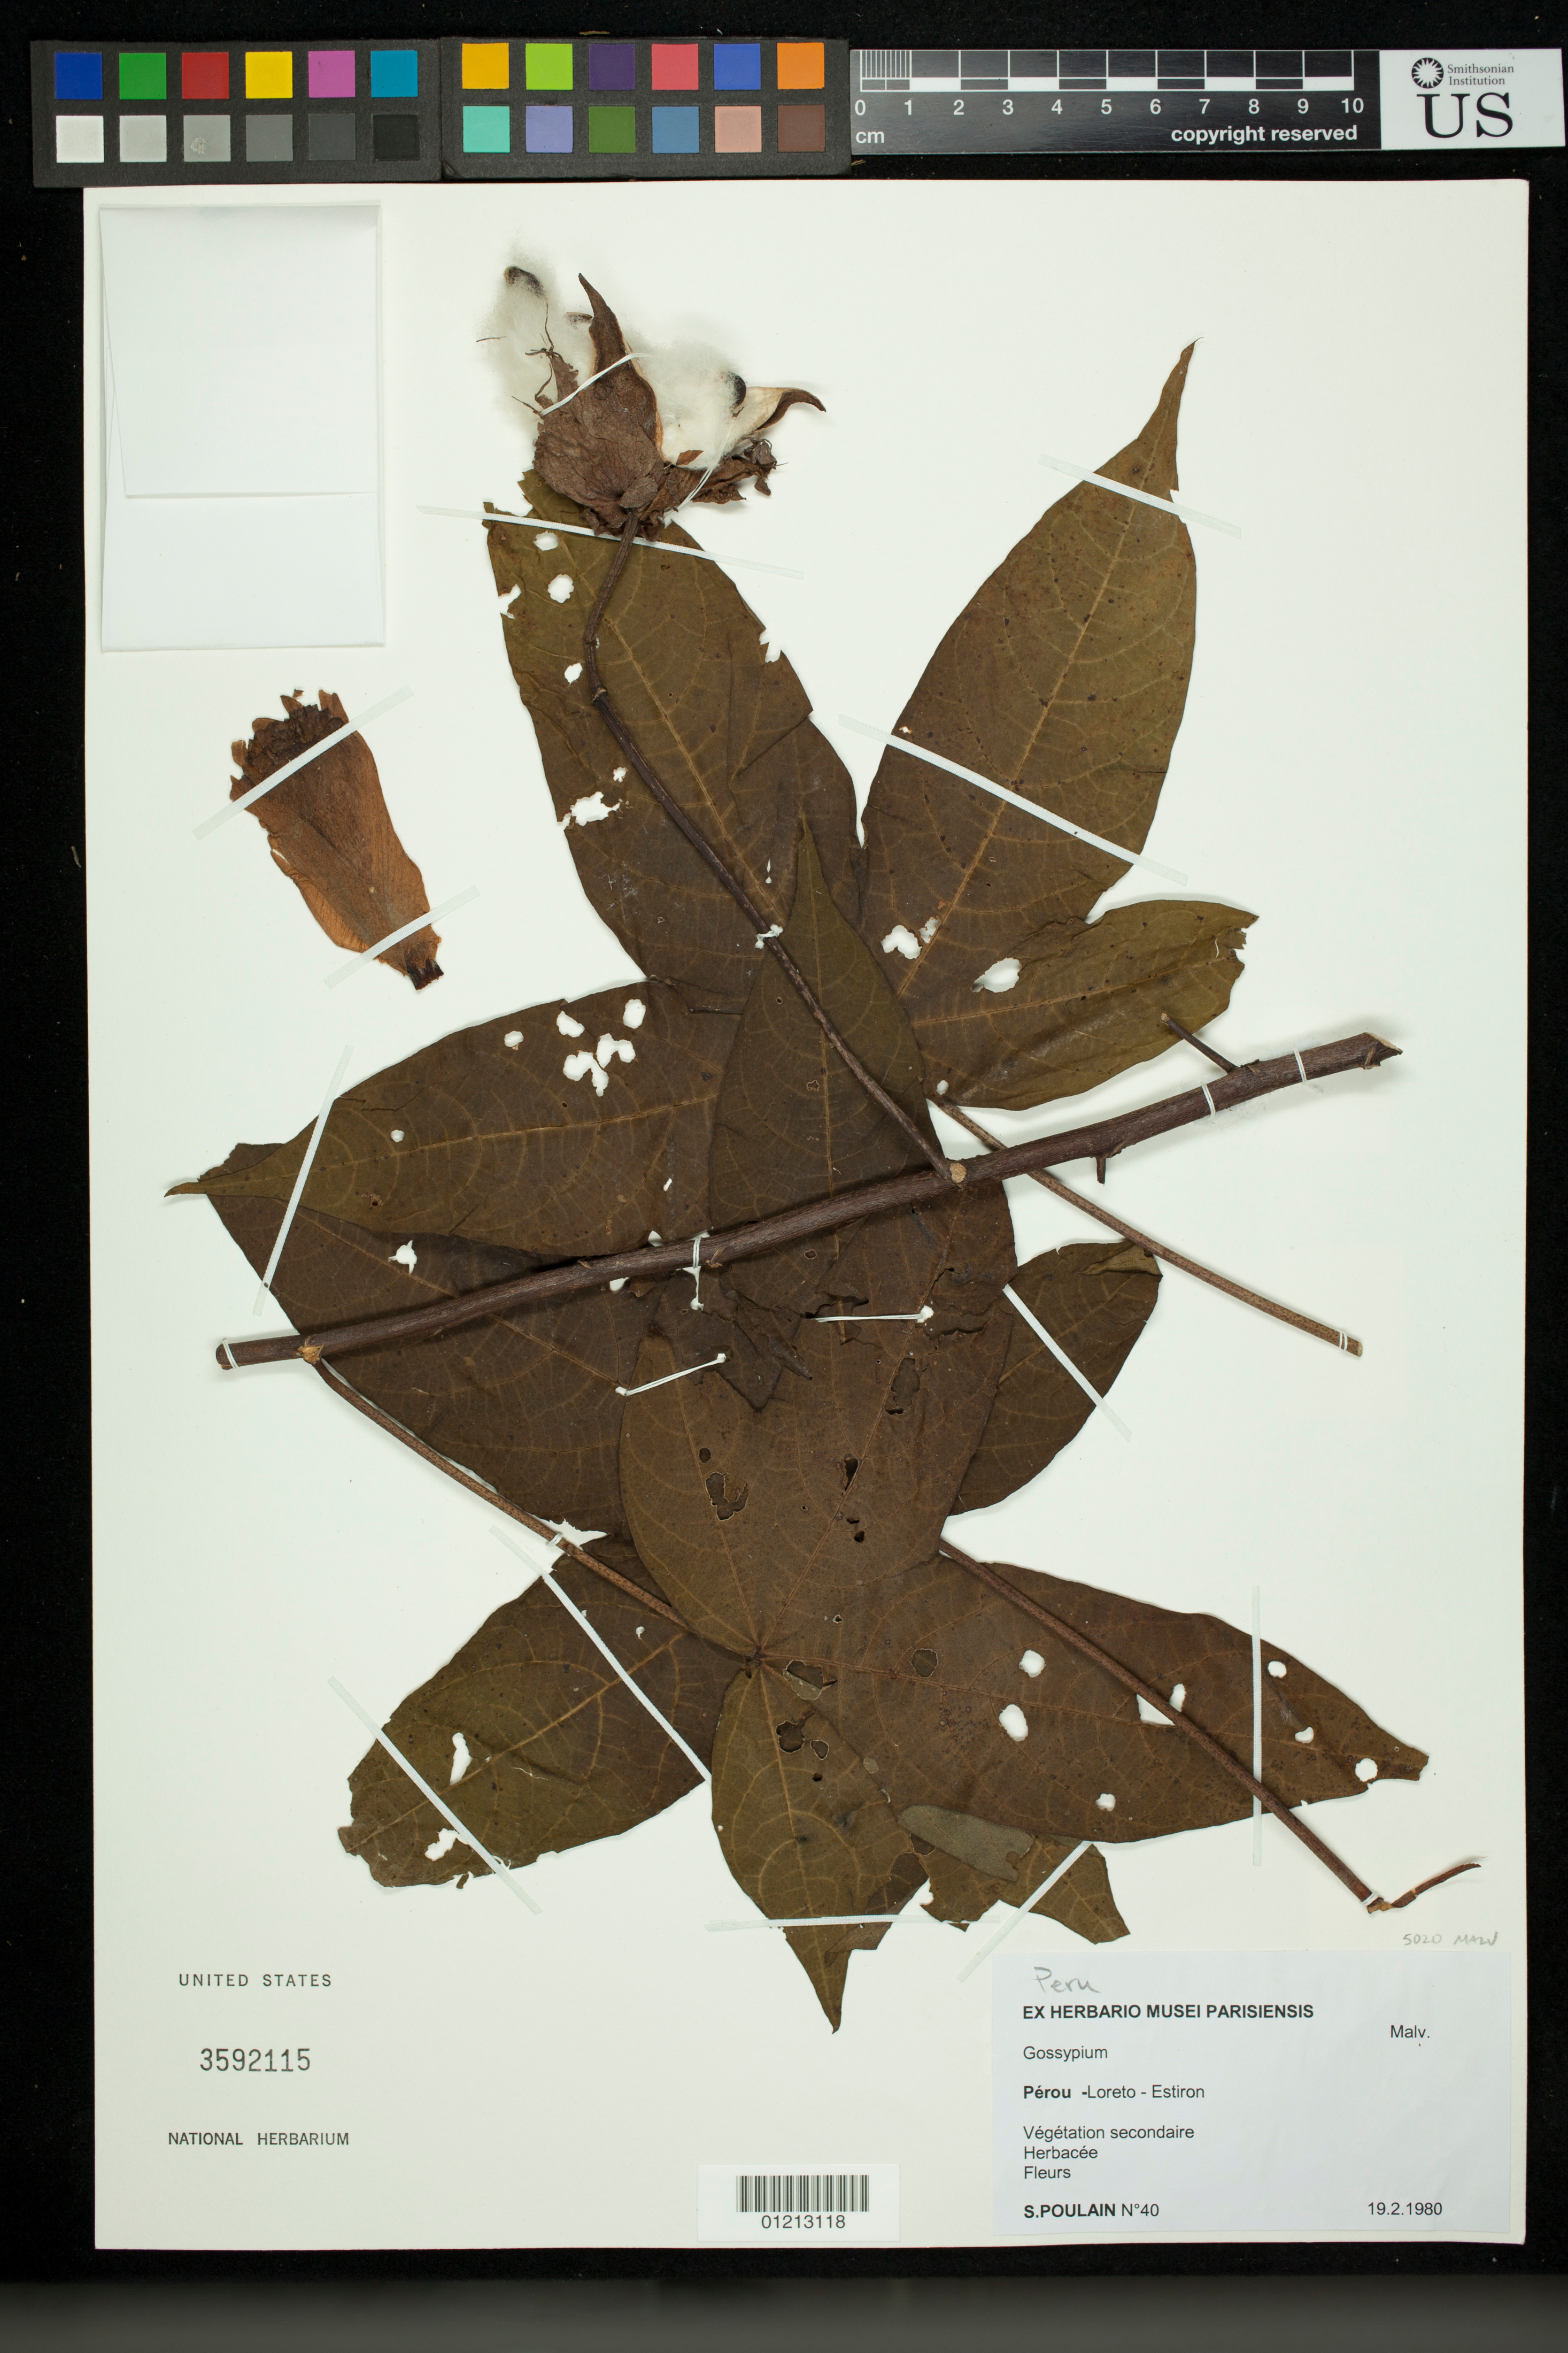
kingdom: Plantae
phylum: Tracheophyta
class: Magnoliopsida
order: Malvales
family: Malvaceae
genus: Gossypium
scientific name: Gossypium sp.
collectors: S. Poulain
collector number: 40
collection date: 1980-02-19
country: Peru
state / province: Loreto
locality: Estiron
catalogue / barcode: US 3592115